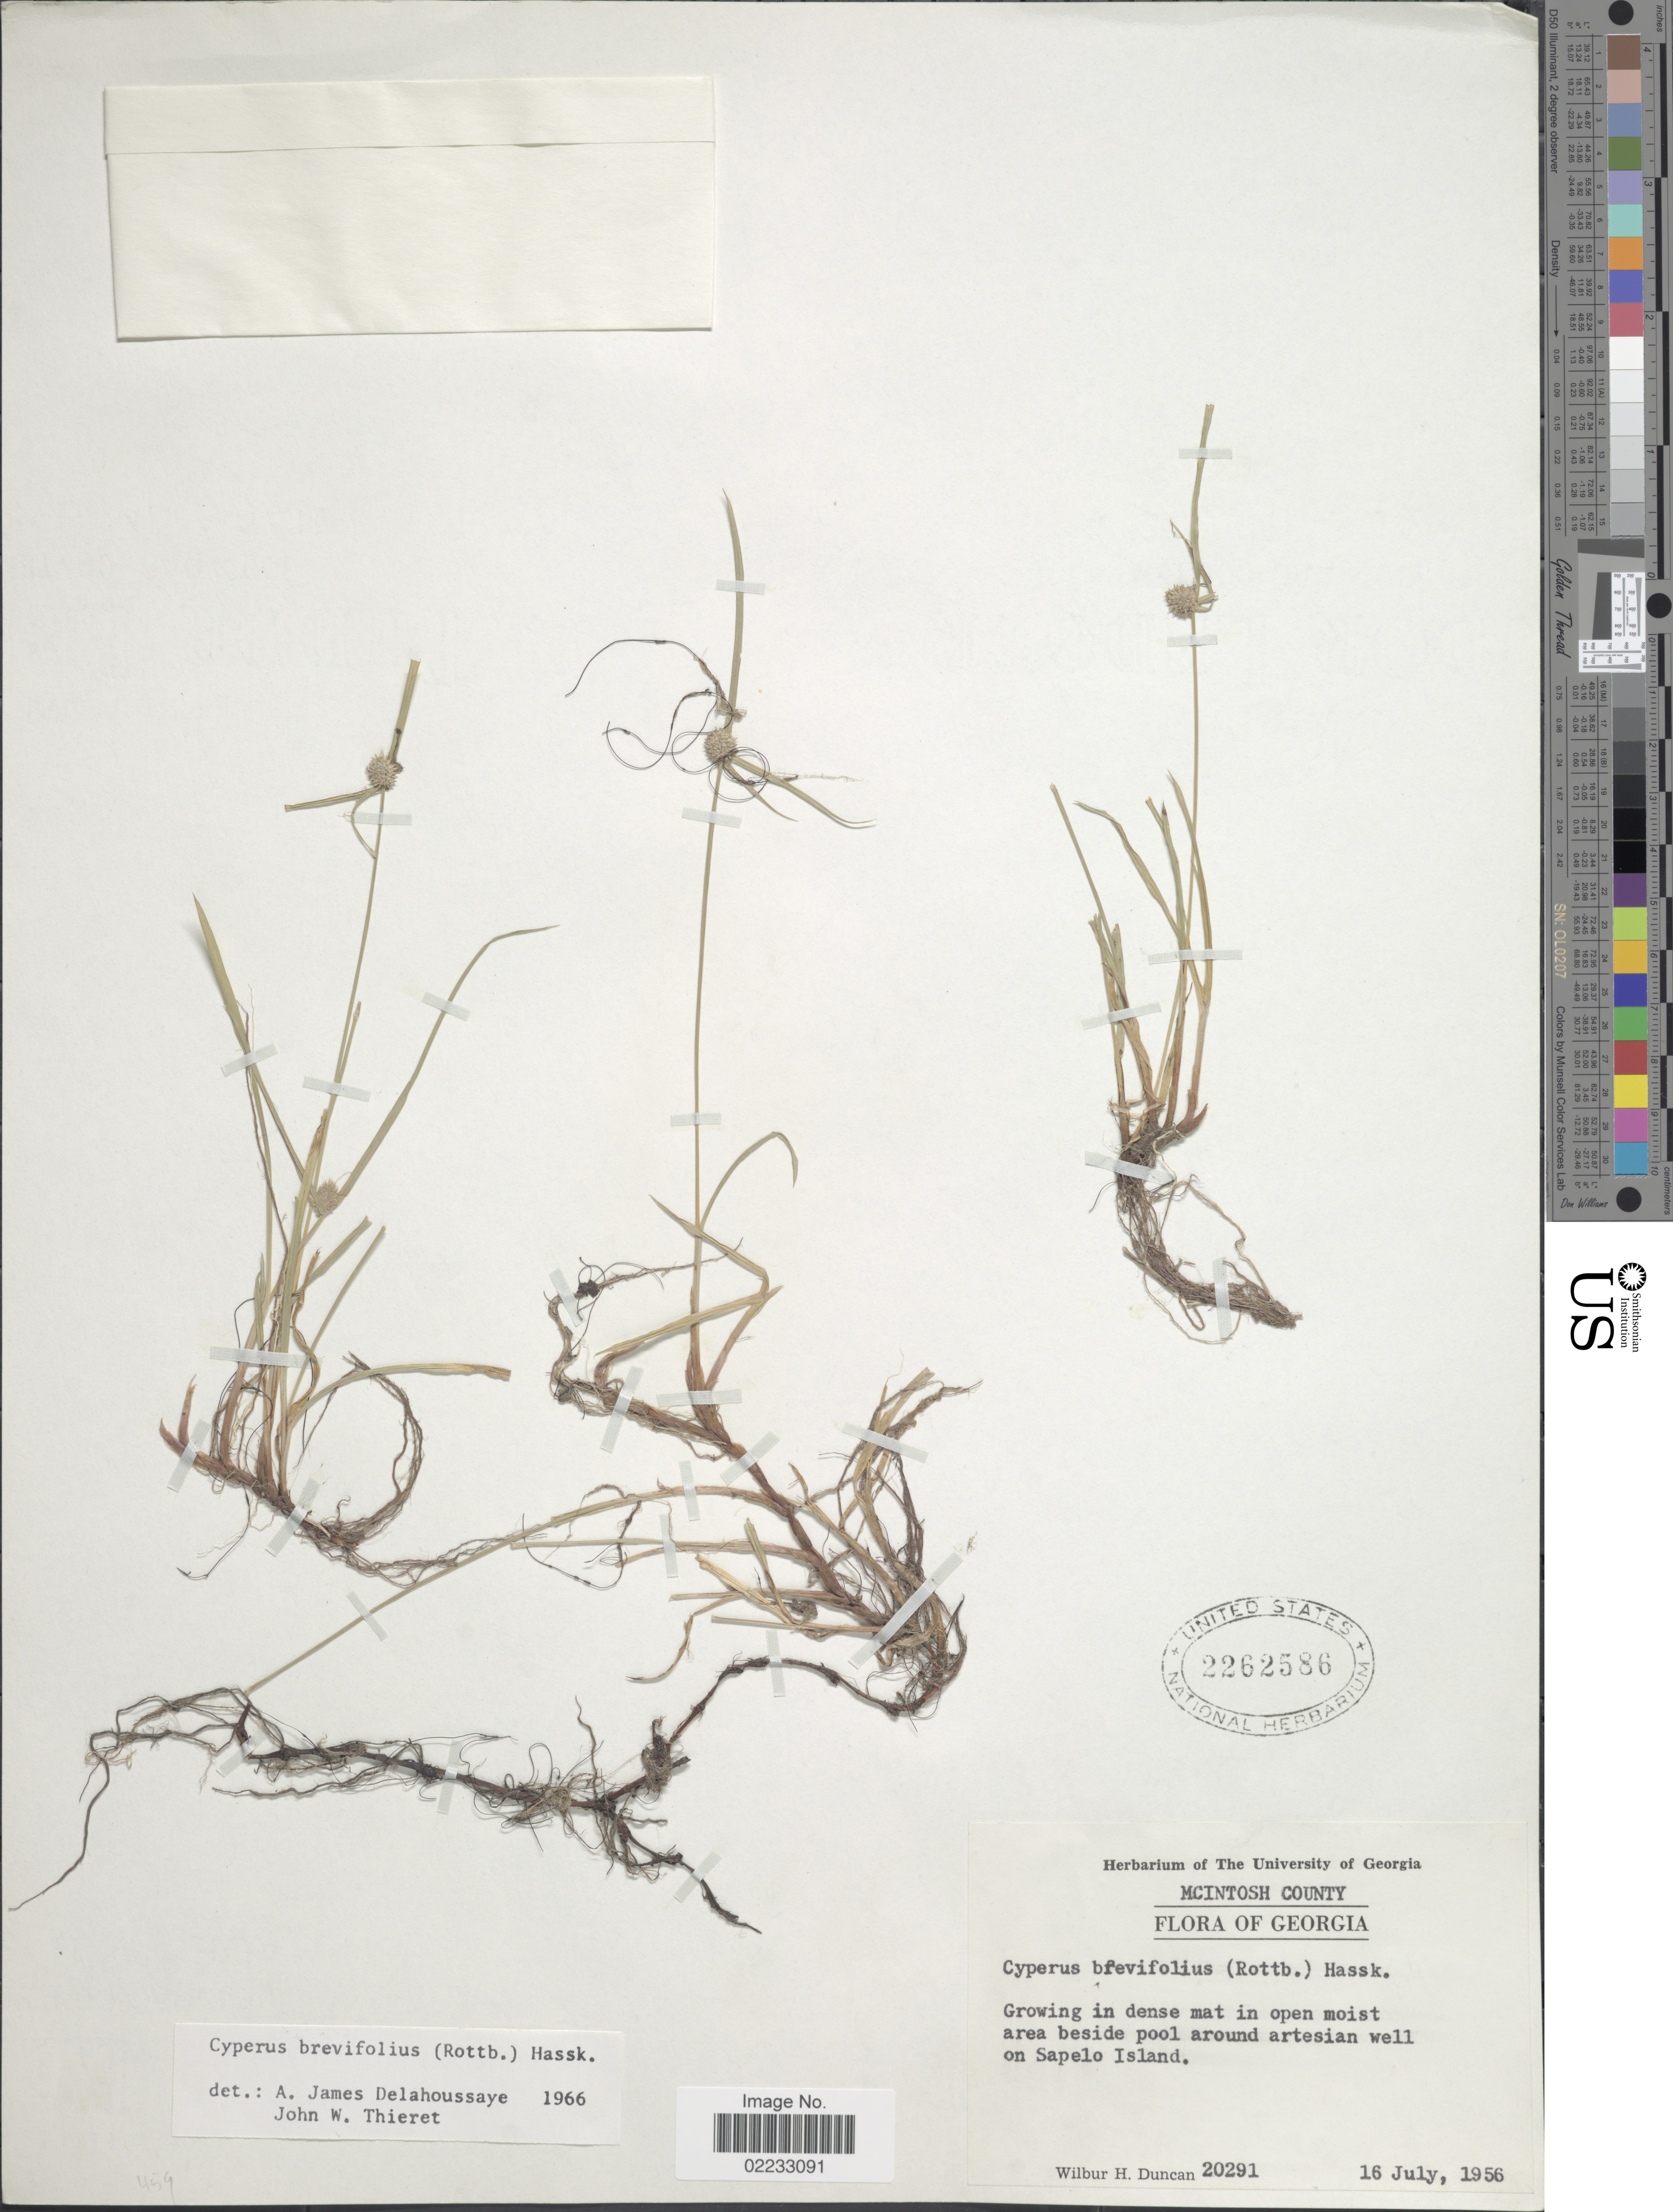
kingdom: Plantae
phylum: Tracheophyta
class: Liliopsida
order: Poales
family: Cyperaceae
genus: Cyperus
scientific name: Cyperus brevifolius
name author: (Rottb.) Hassk.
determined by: Strong, M. T., (US), Smithsonian Institution - National Museum of Natural History (UNITED STATES)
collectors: W. H. Duncan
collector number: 20291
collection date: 1956-07-16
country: United States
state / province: Georgia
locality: McIntosh County, aea beside pool around artesian well on Sapelo Island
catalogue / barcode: US 2262586